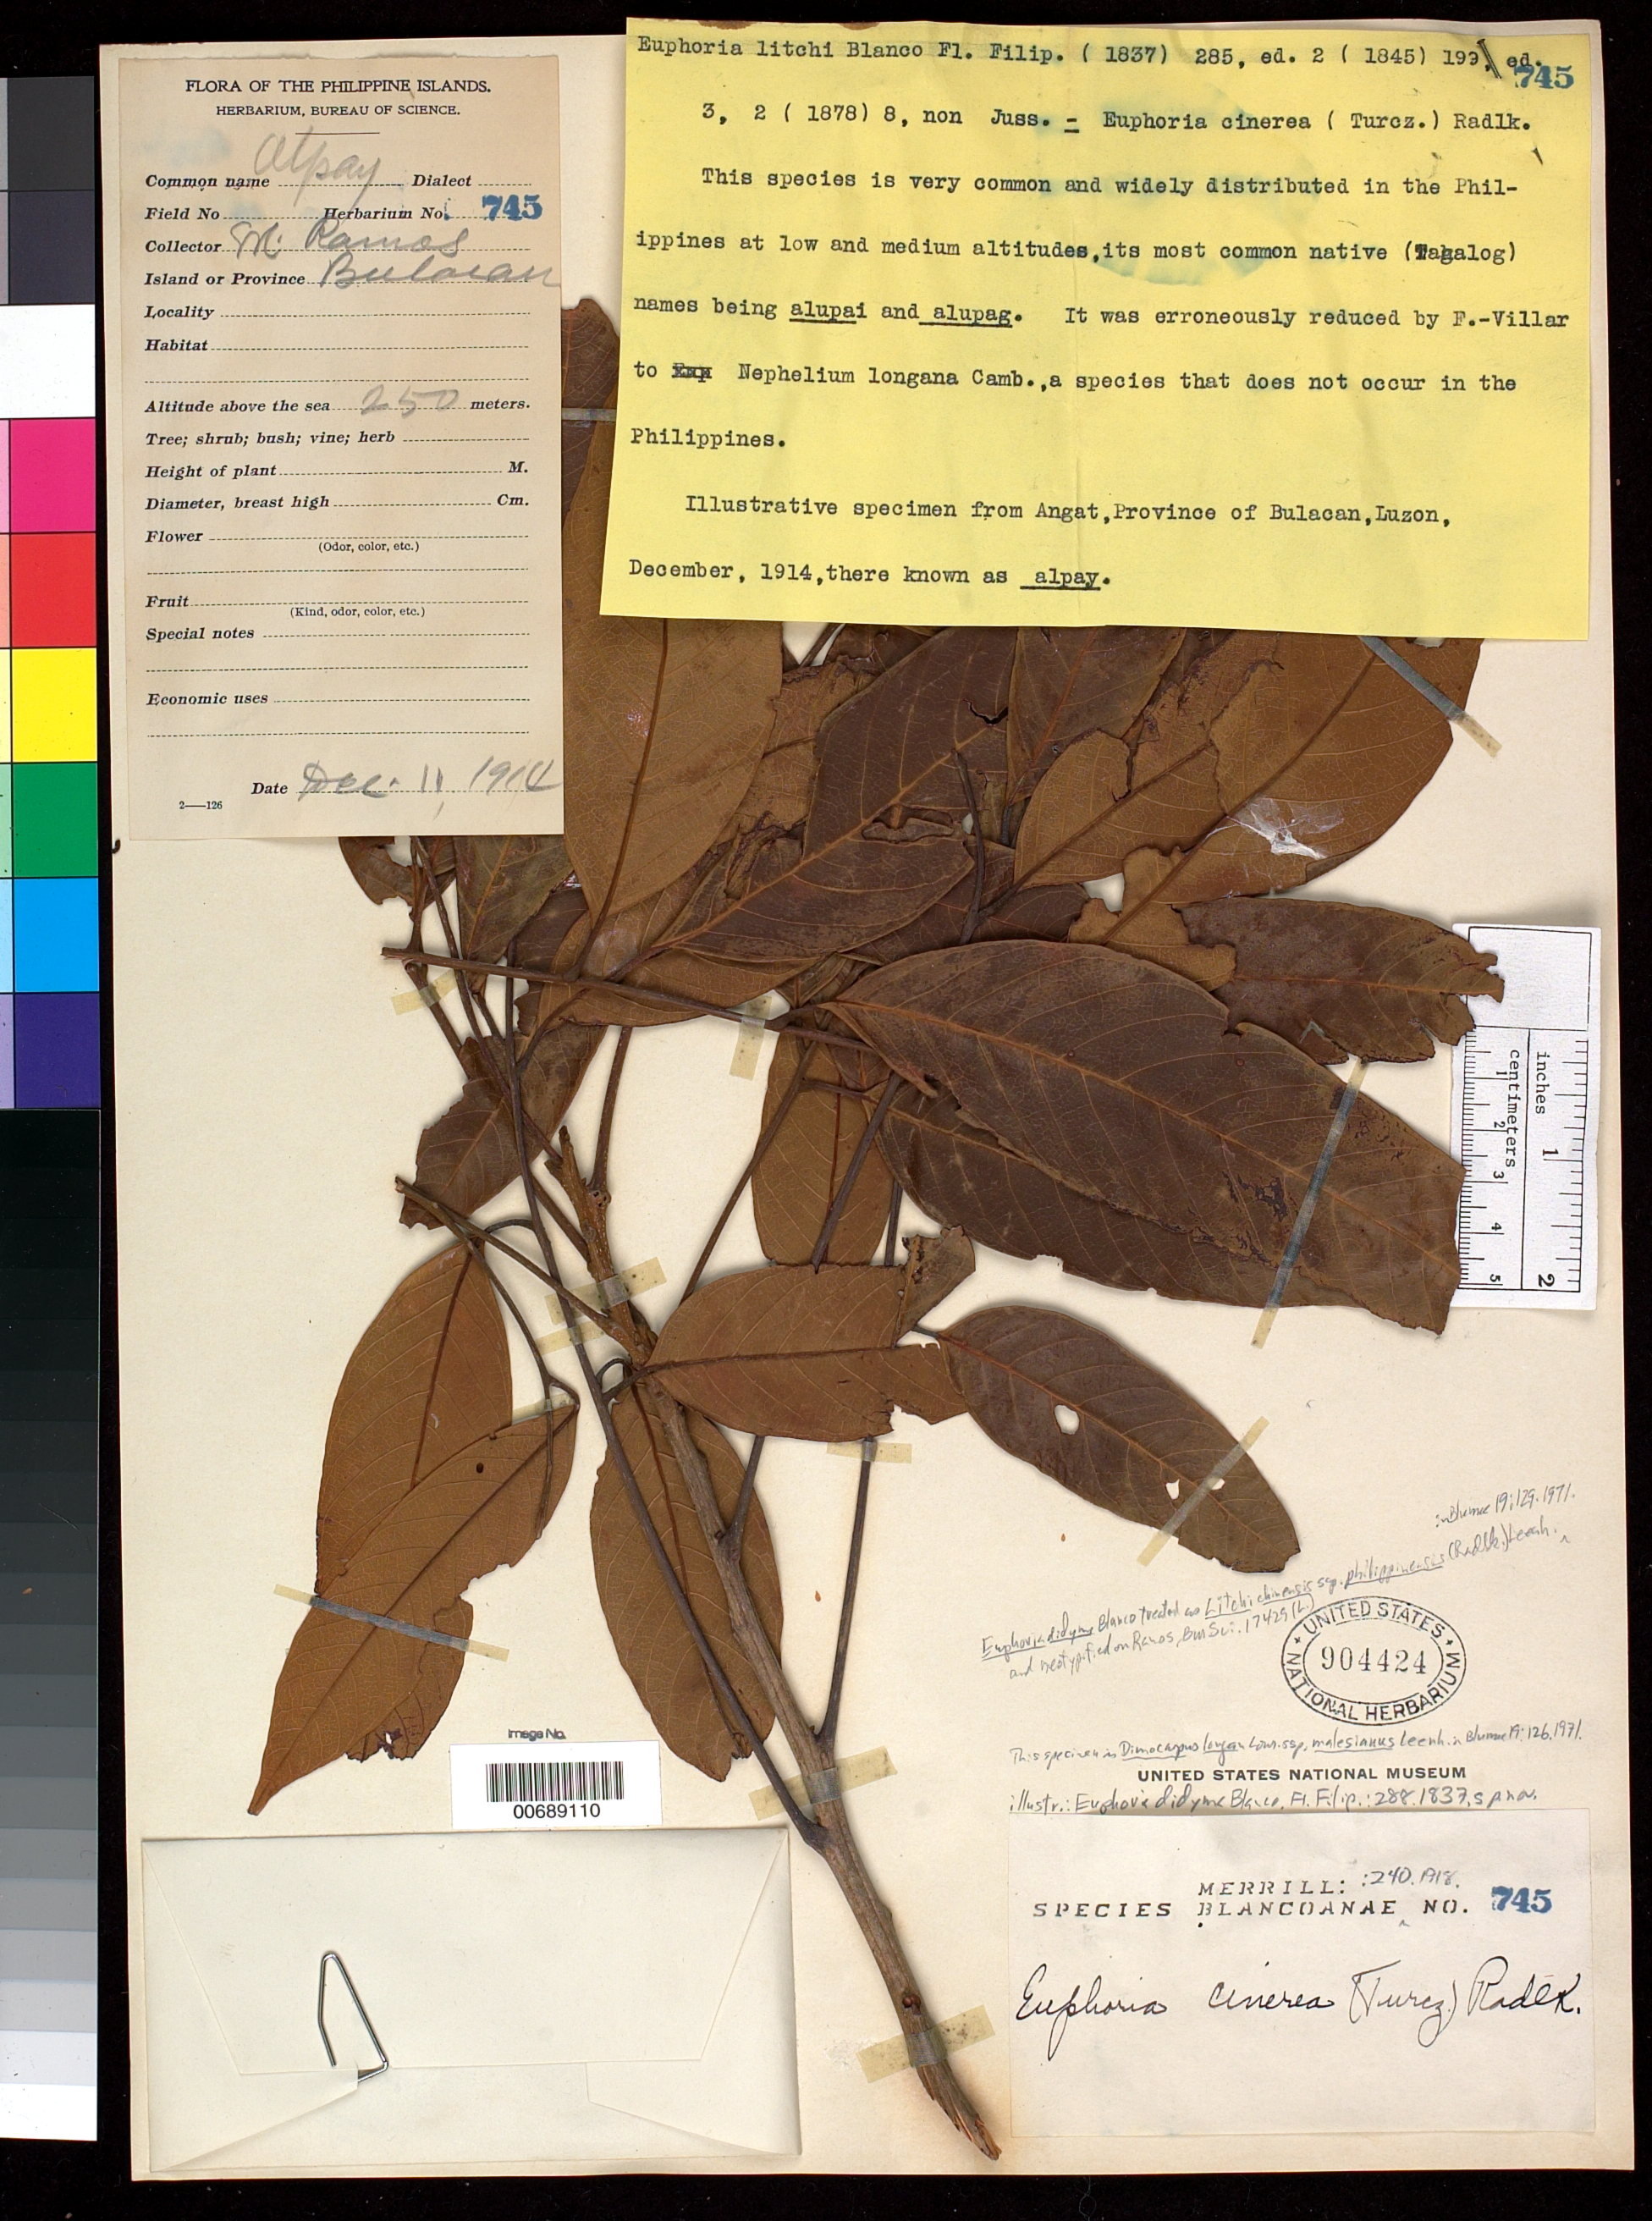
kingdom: Plantae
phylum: Tracheophyta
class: Magnoliopsida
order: Sapindales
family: Sapindaceae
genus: Dimocarpus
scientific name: Dimocarpus longan subsp. malesianus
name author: Leenh.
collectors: M. Ramos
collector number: Sp. Blancoan. 0745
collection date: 1914-12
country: Philippines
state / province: Central Luzon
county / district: Bulacan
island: Luzon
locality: Angat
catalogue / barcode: US 904424